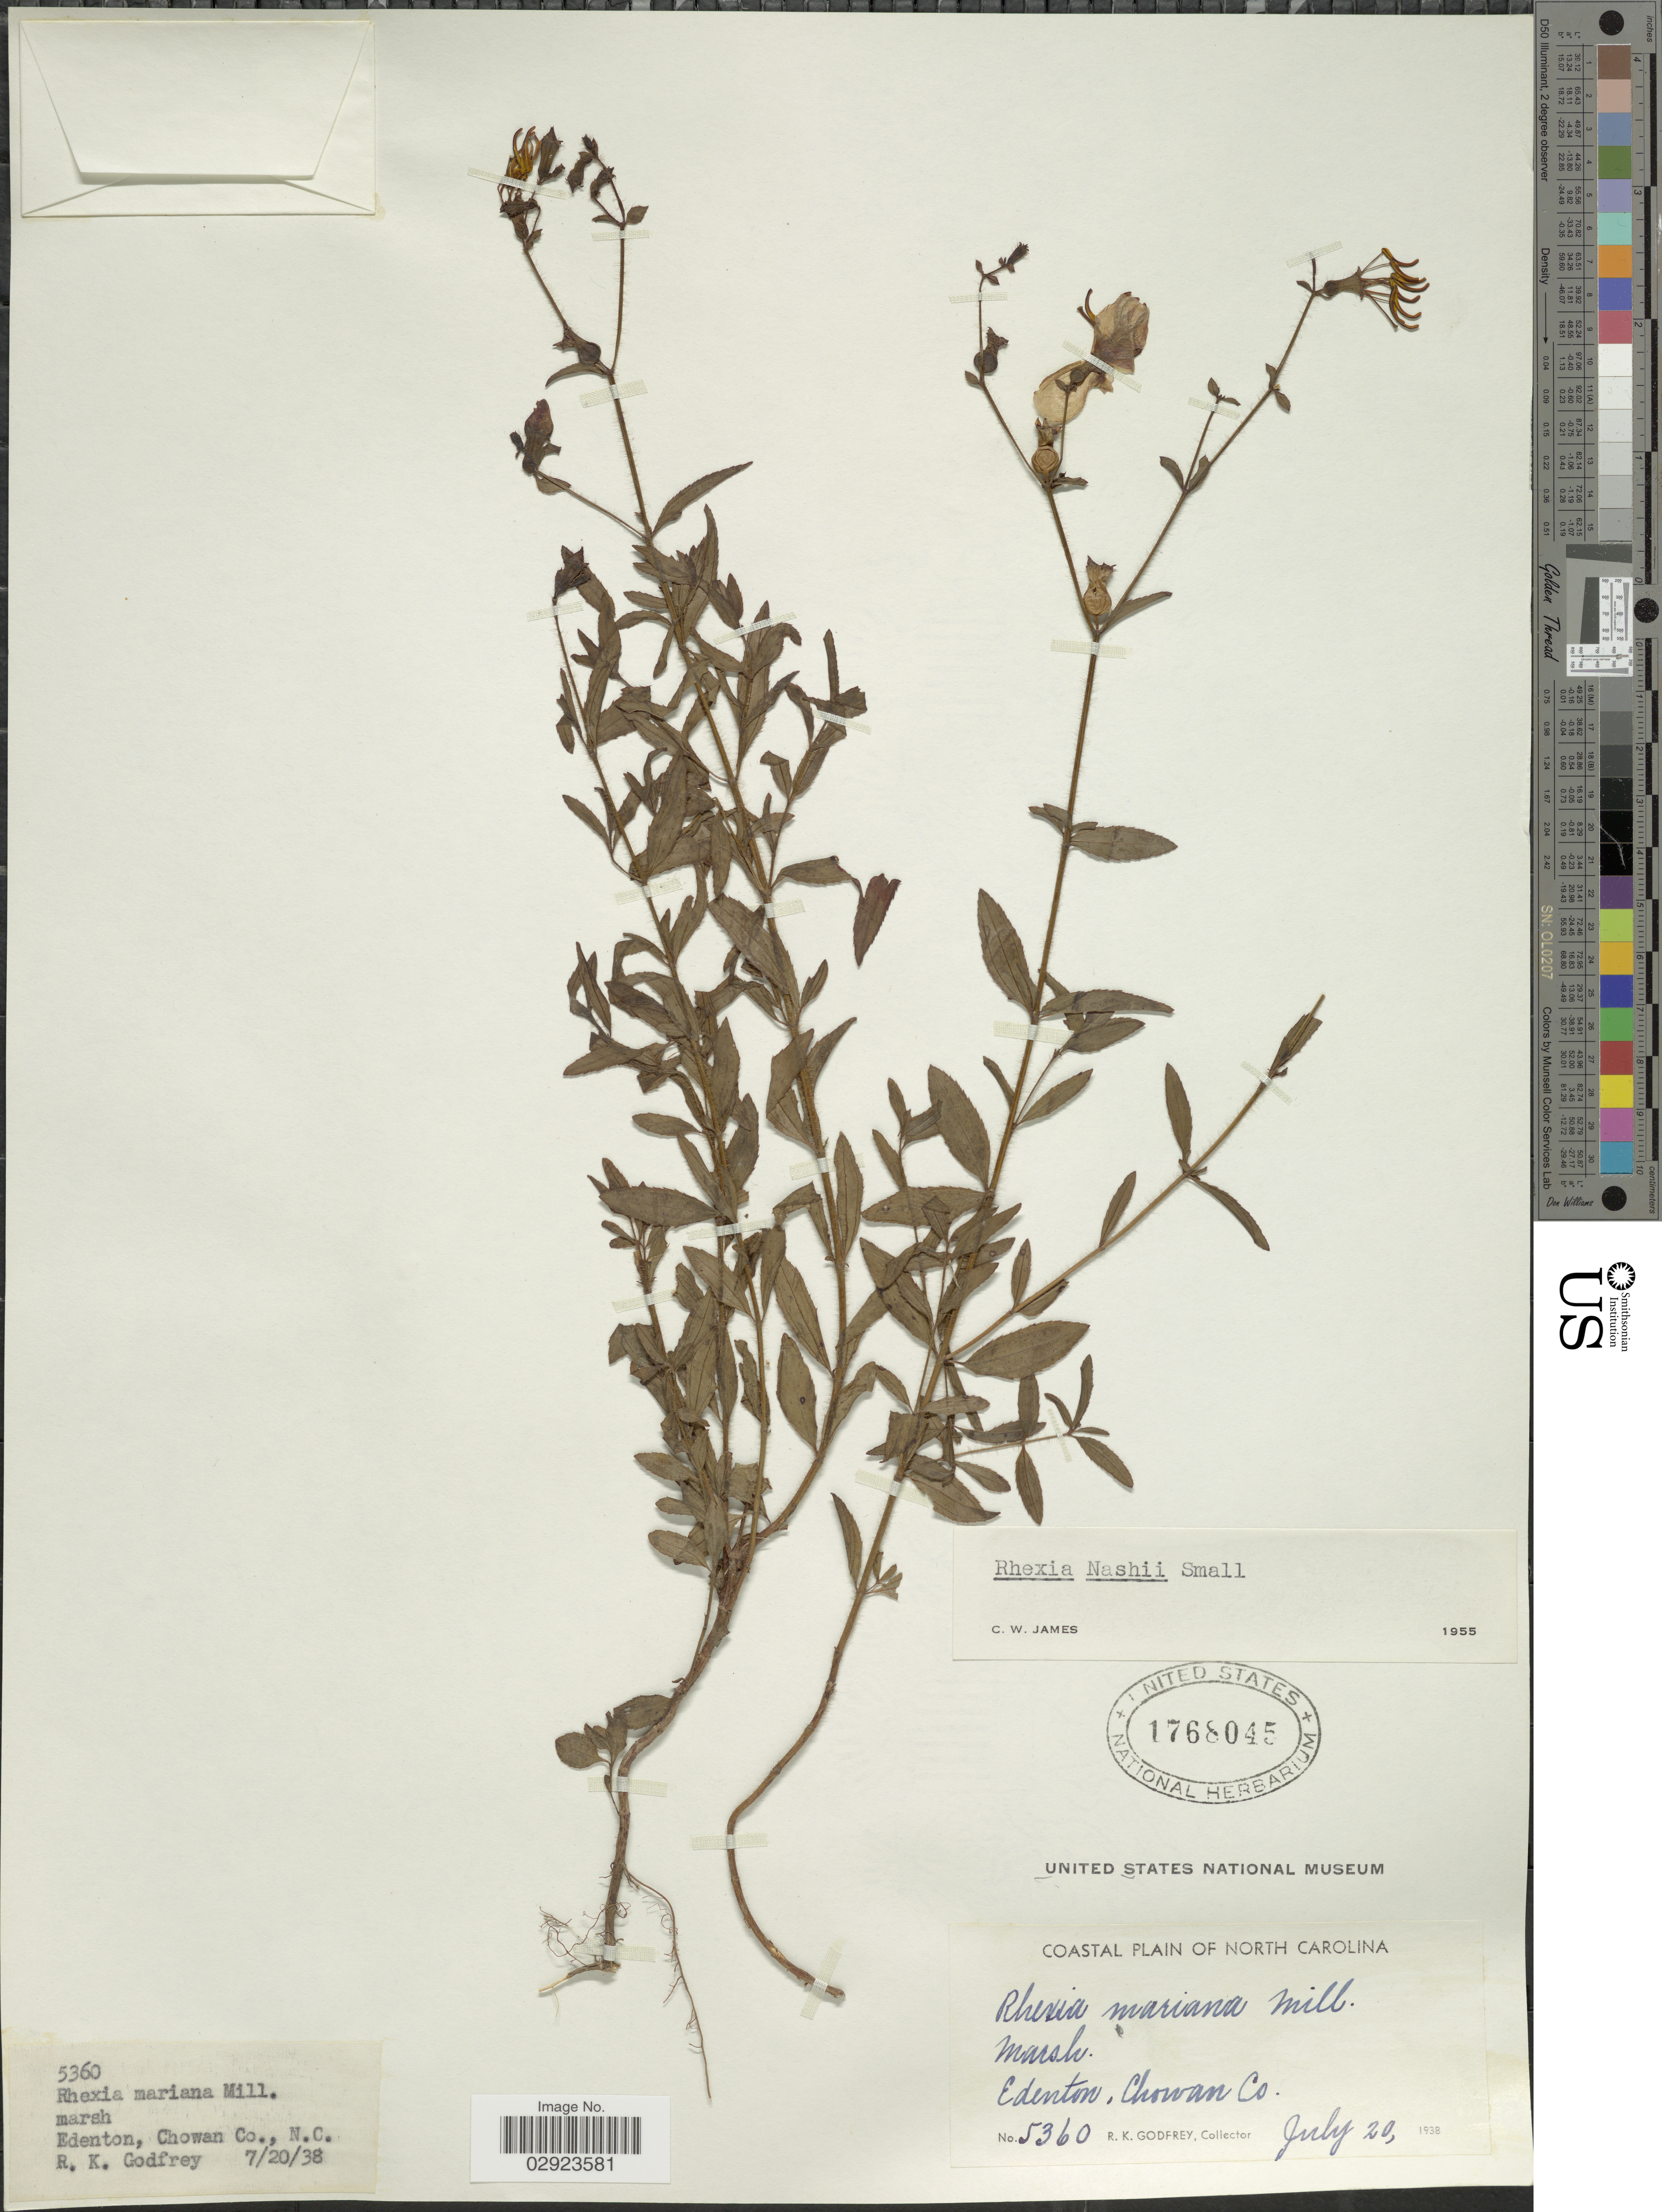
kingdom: Plantae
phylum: Tracheophyta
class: Magnoliopsida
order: Myrtales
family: Melastomataceae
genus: Rhexia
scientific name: Rhexia nashii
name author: Small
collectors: R. K. Godfrey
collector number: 5360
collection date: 1938-07-20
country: United States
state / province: North Carolina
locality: Coastal plain of North Carolina. Edenton, Chowan Co.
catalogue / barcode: US 1768045